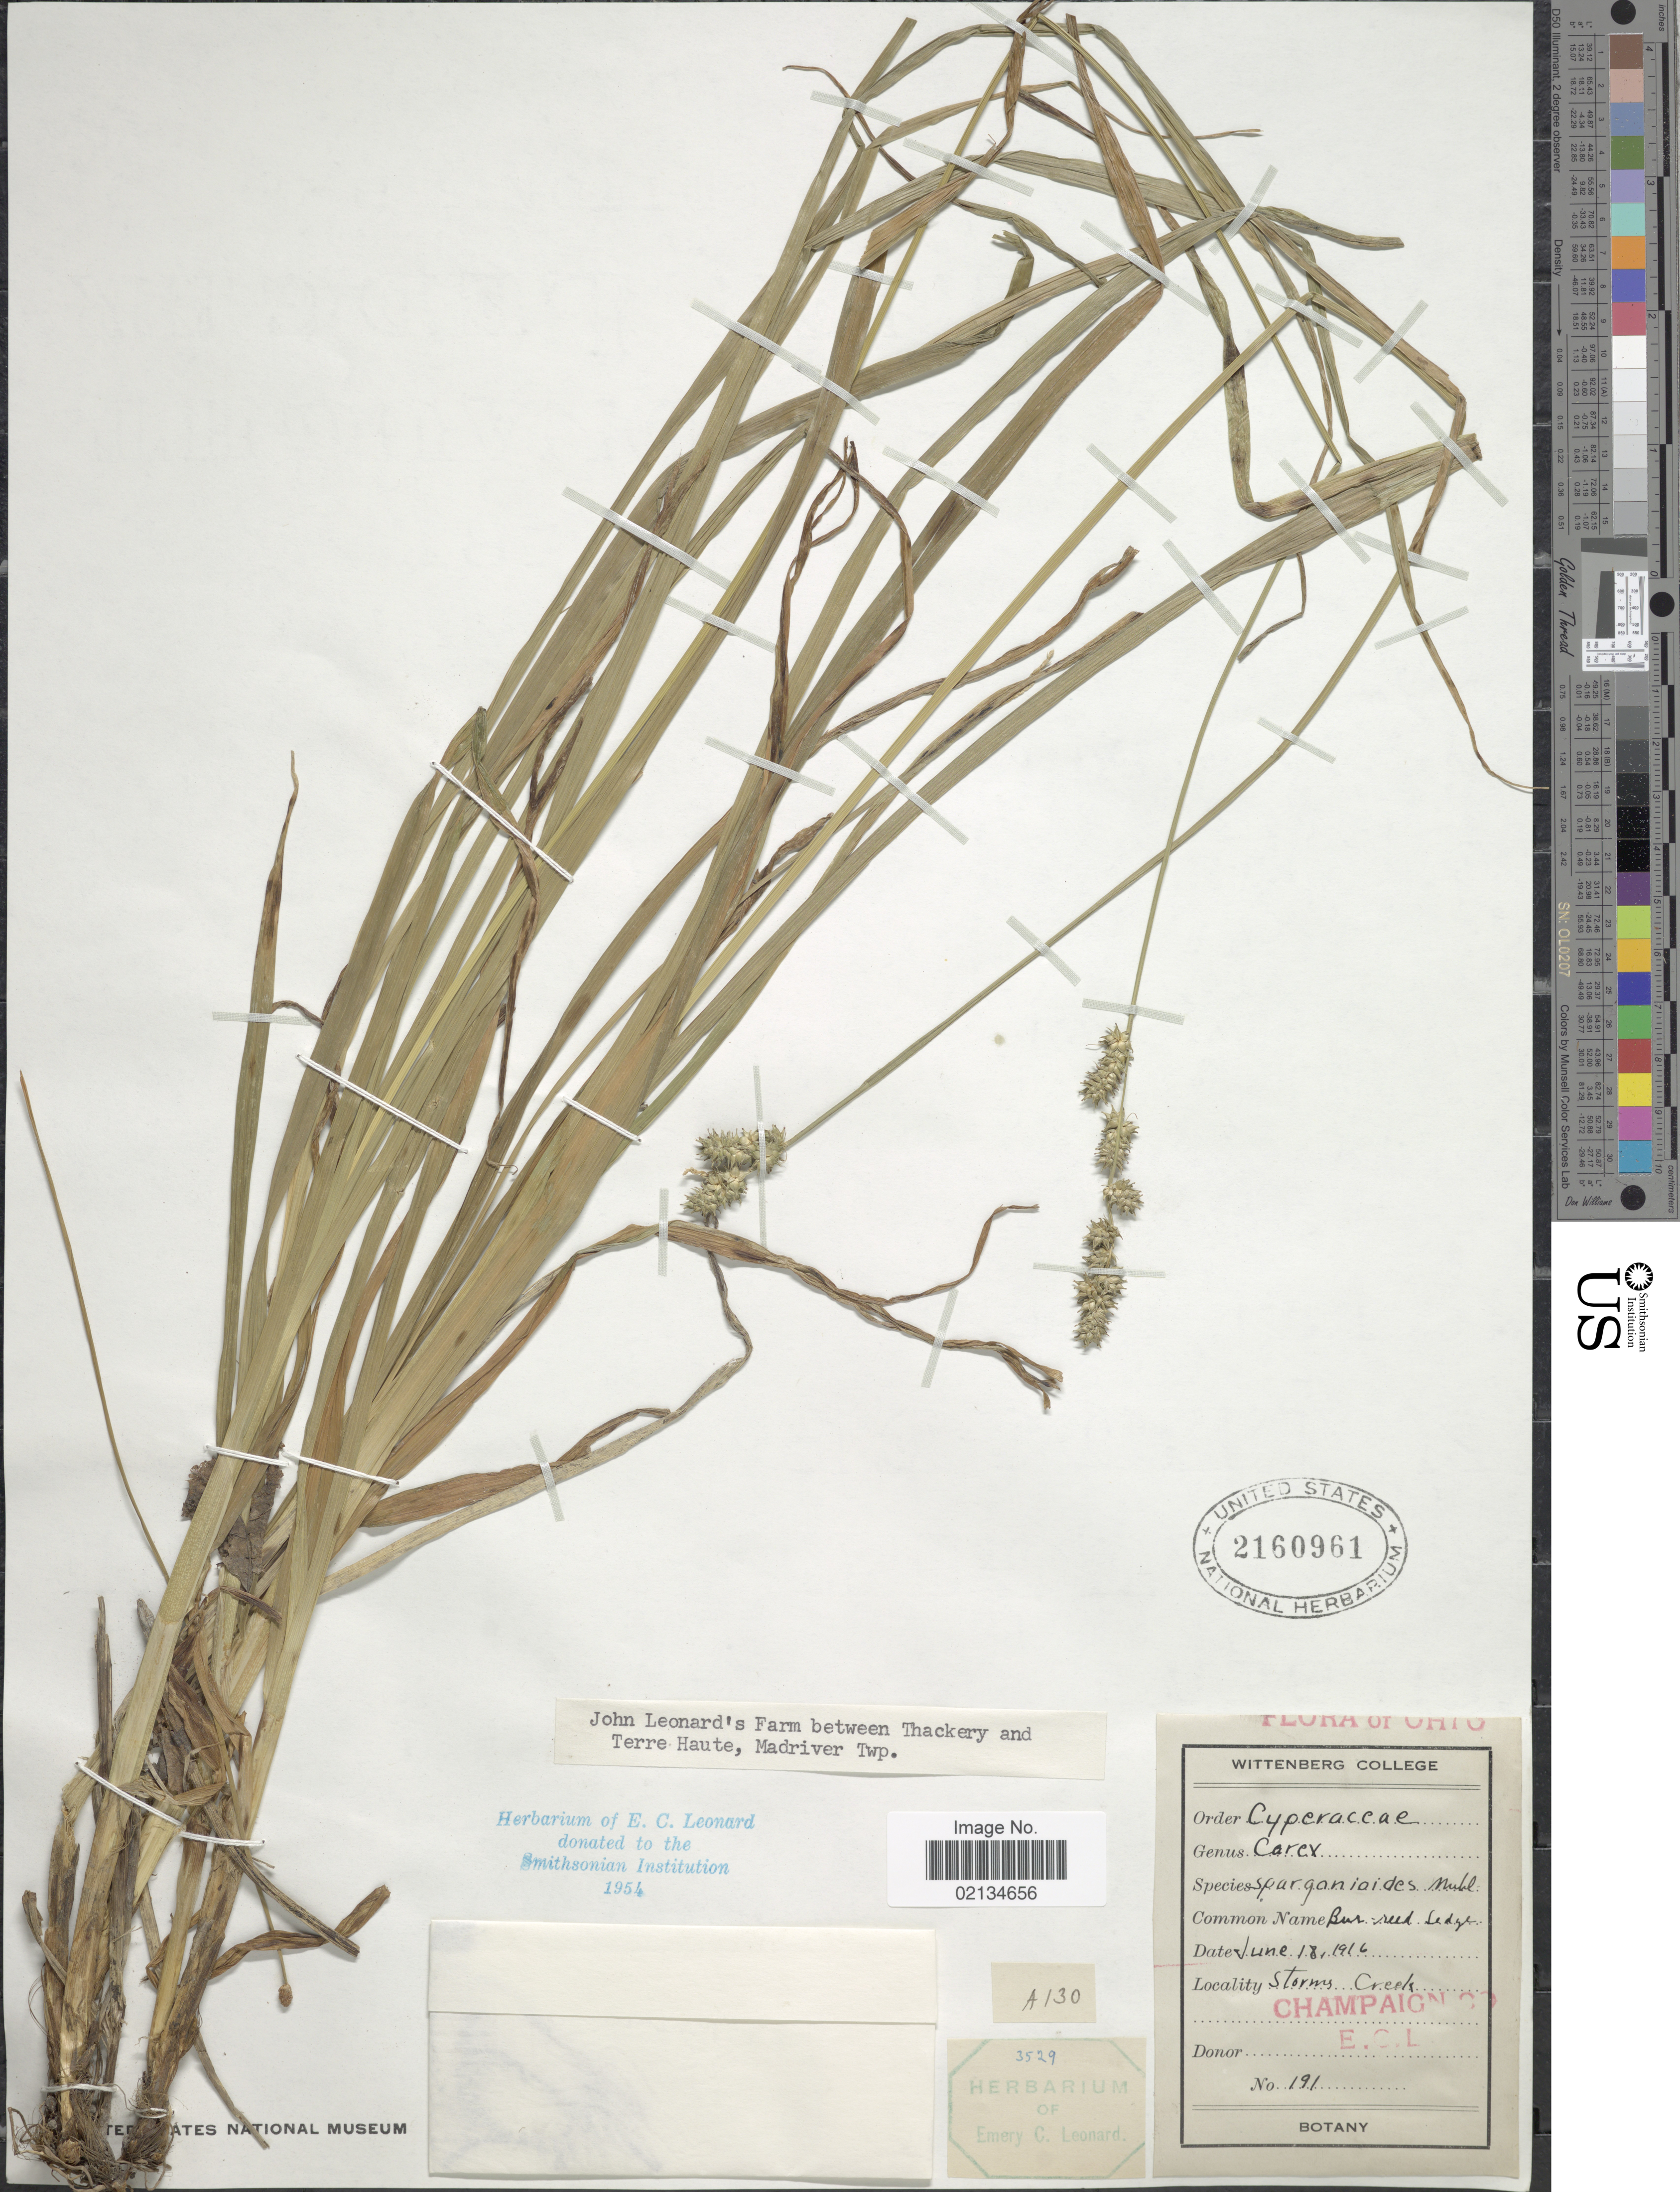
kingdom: Plantae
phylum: Tracheophyta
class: Liliopsida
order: Poales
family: Cyperaceae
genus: Carex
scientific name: Carex sparganioides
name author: Muhl. ex Willd.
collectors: E. C. Leonard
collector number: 191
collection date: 1916-06-18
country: United States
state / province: Ohio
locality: Storms Creek, Champaign Co.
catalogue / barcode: US 2160961